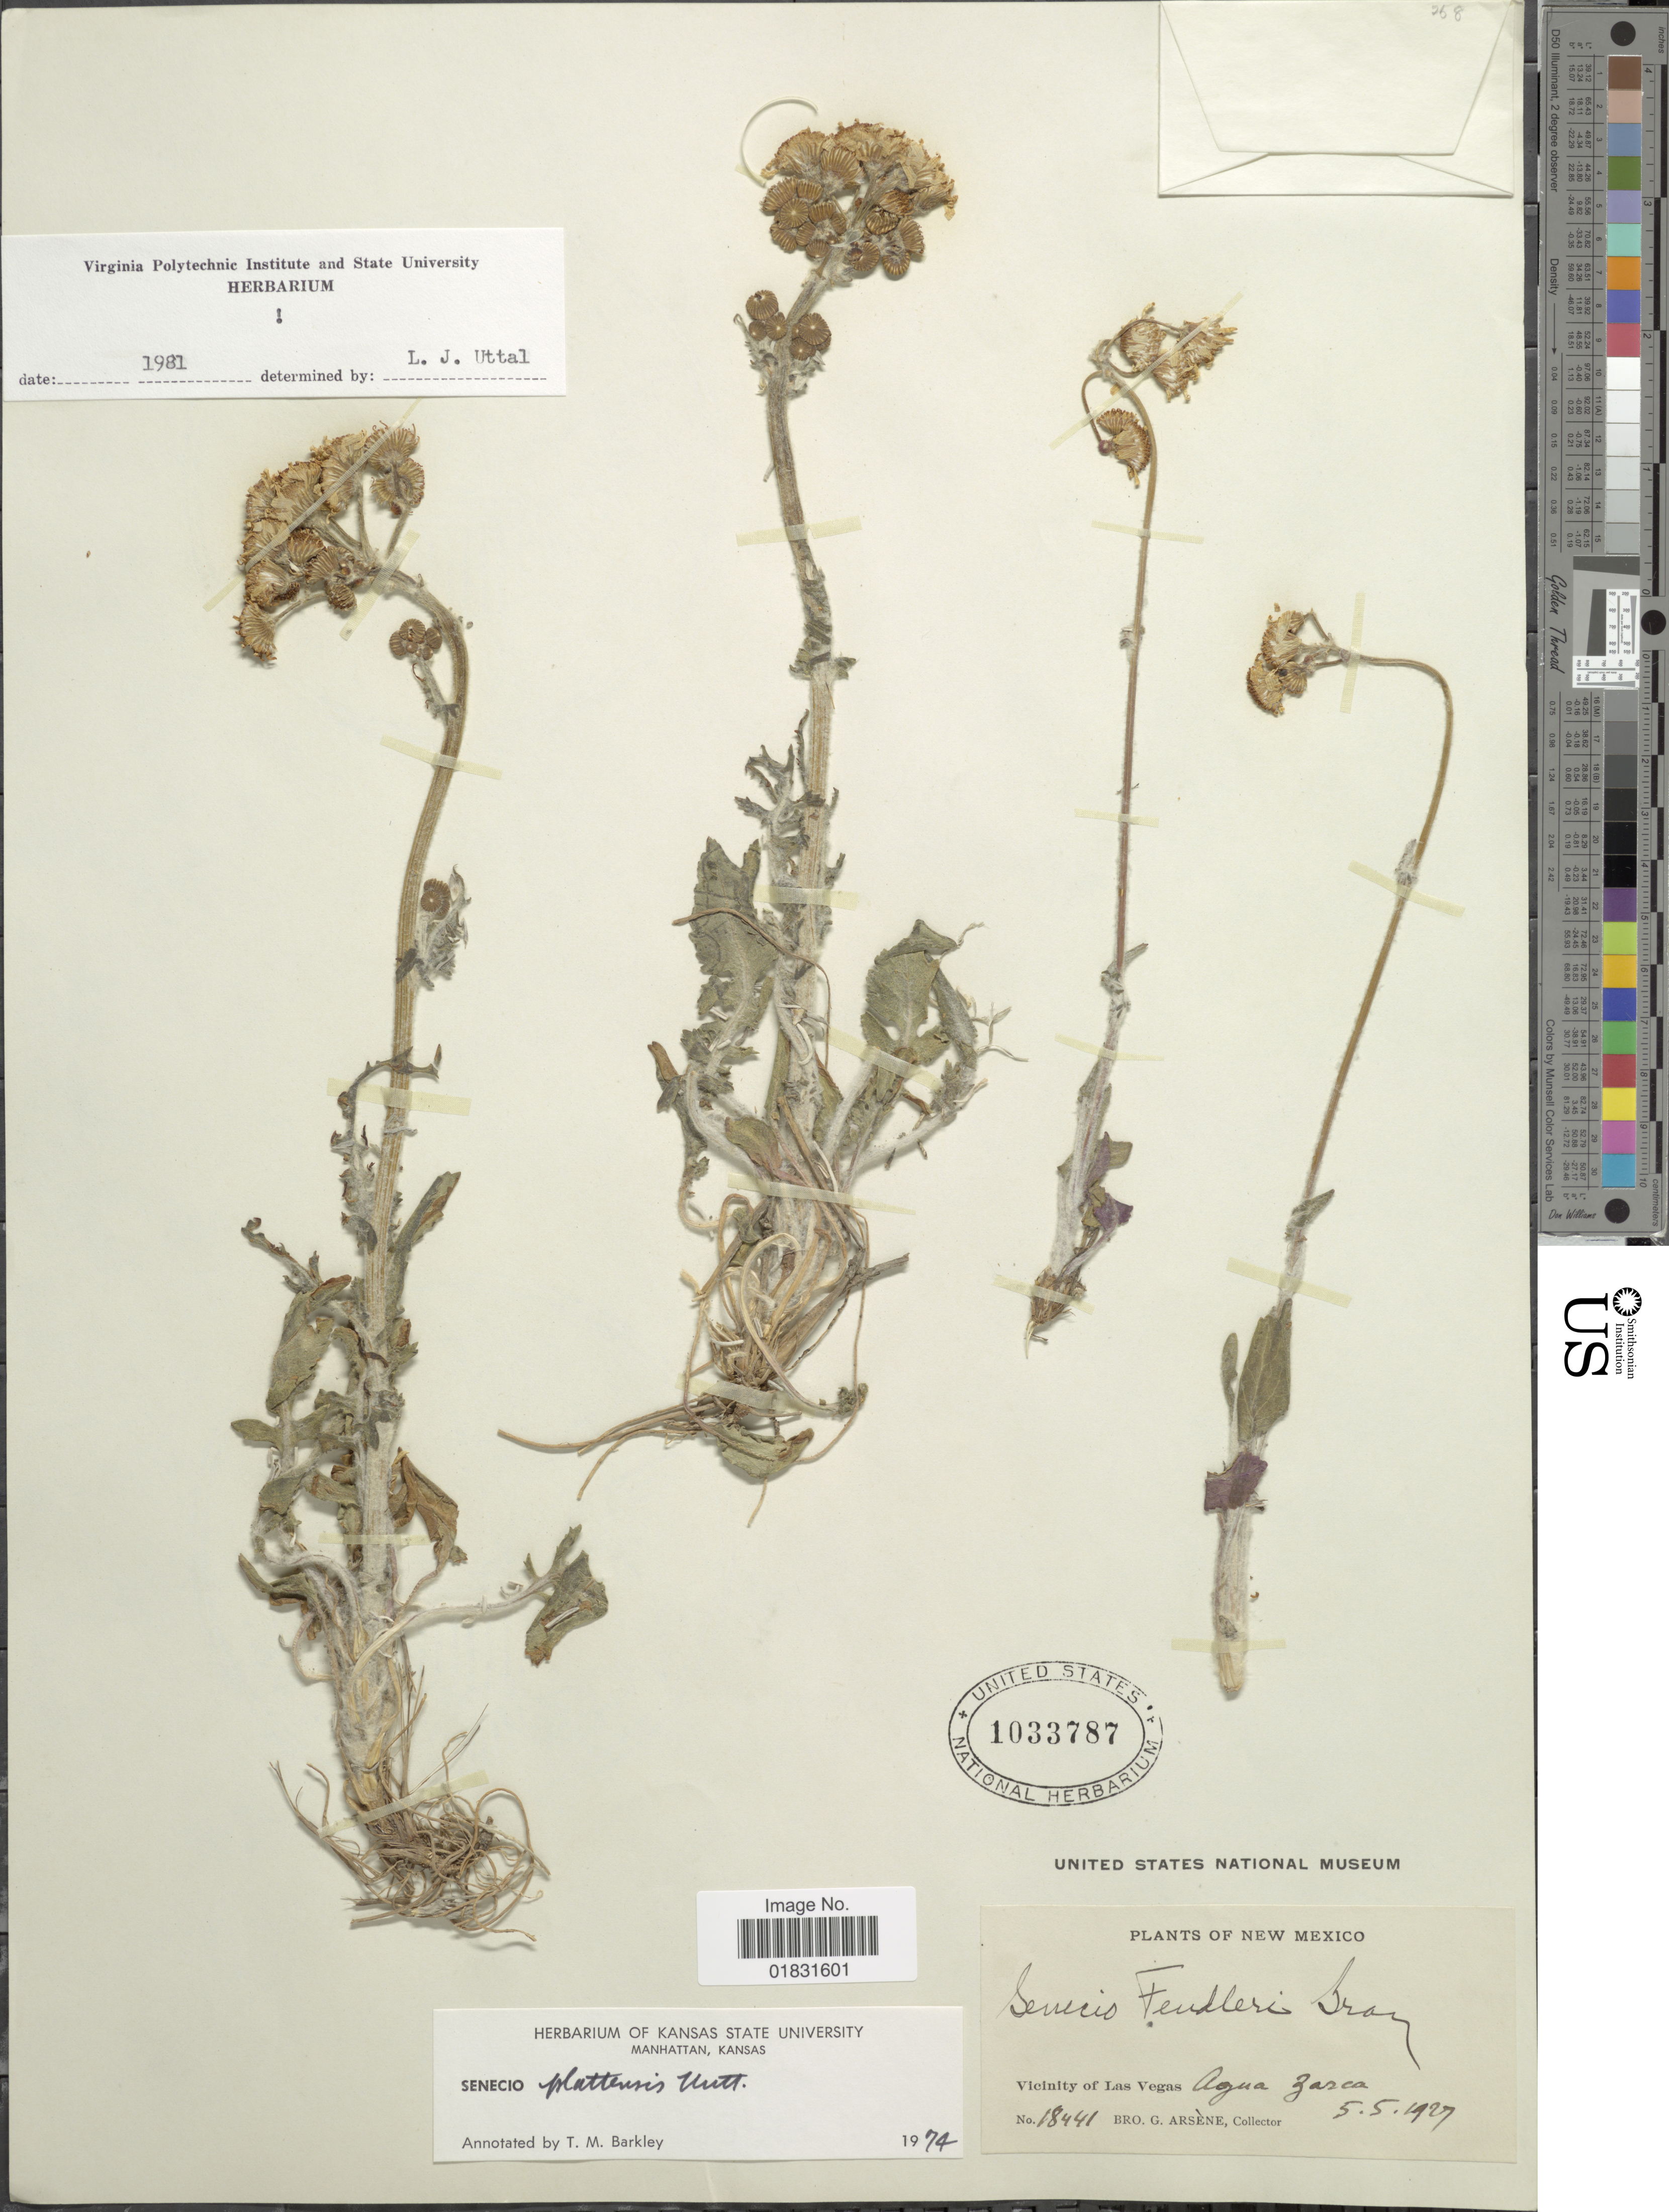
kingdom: Plantae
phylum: Tracheophyta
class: Magnoliopsida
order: Asterales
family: Asteraceae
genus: Packera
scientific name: Packera plattensis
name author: W.A. Weber & Á. Löve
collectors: Bro. G. Arsène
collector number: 18441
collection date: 1927-05-05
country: United States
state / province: New Mexico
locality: Vicinity of Las Vegas, Agua Zazca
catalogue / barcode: US 1033787